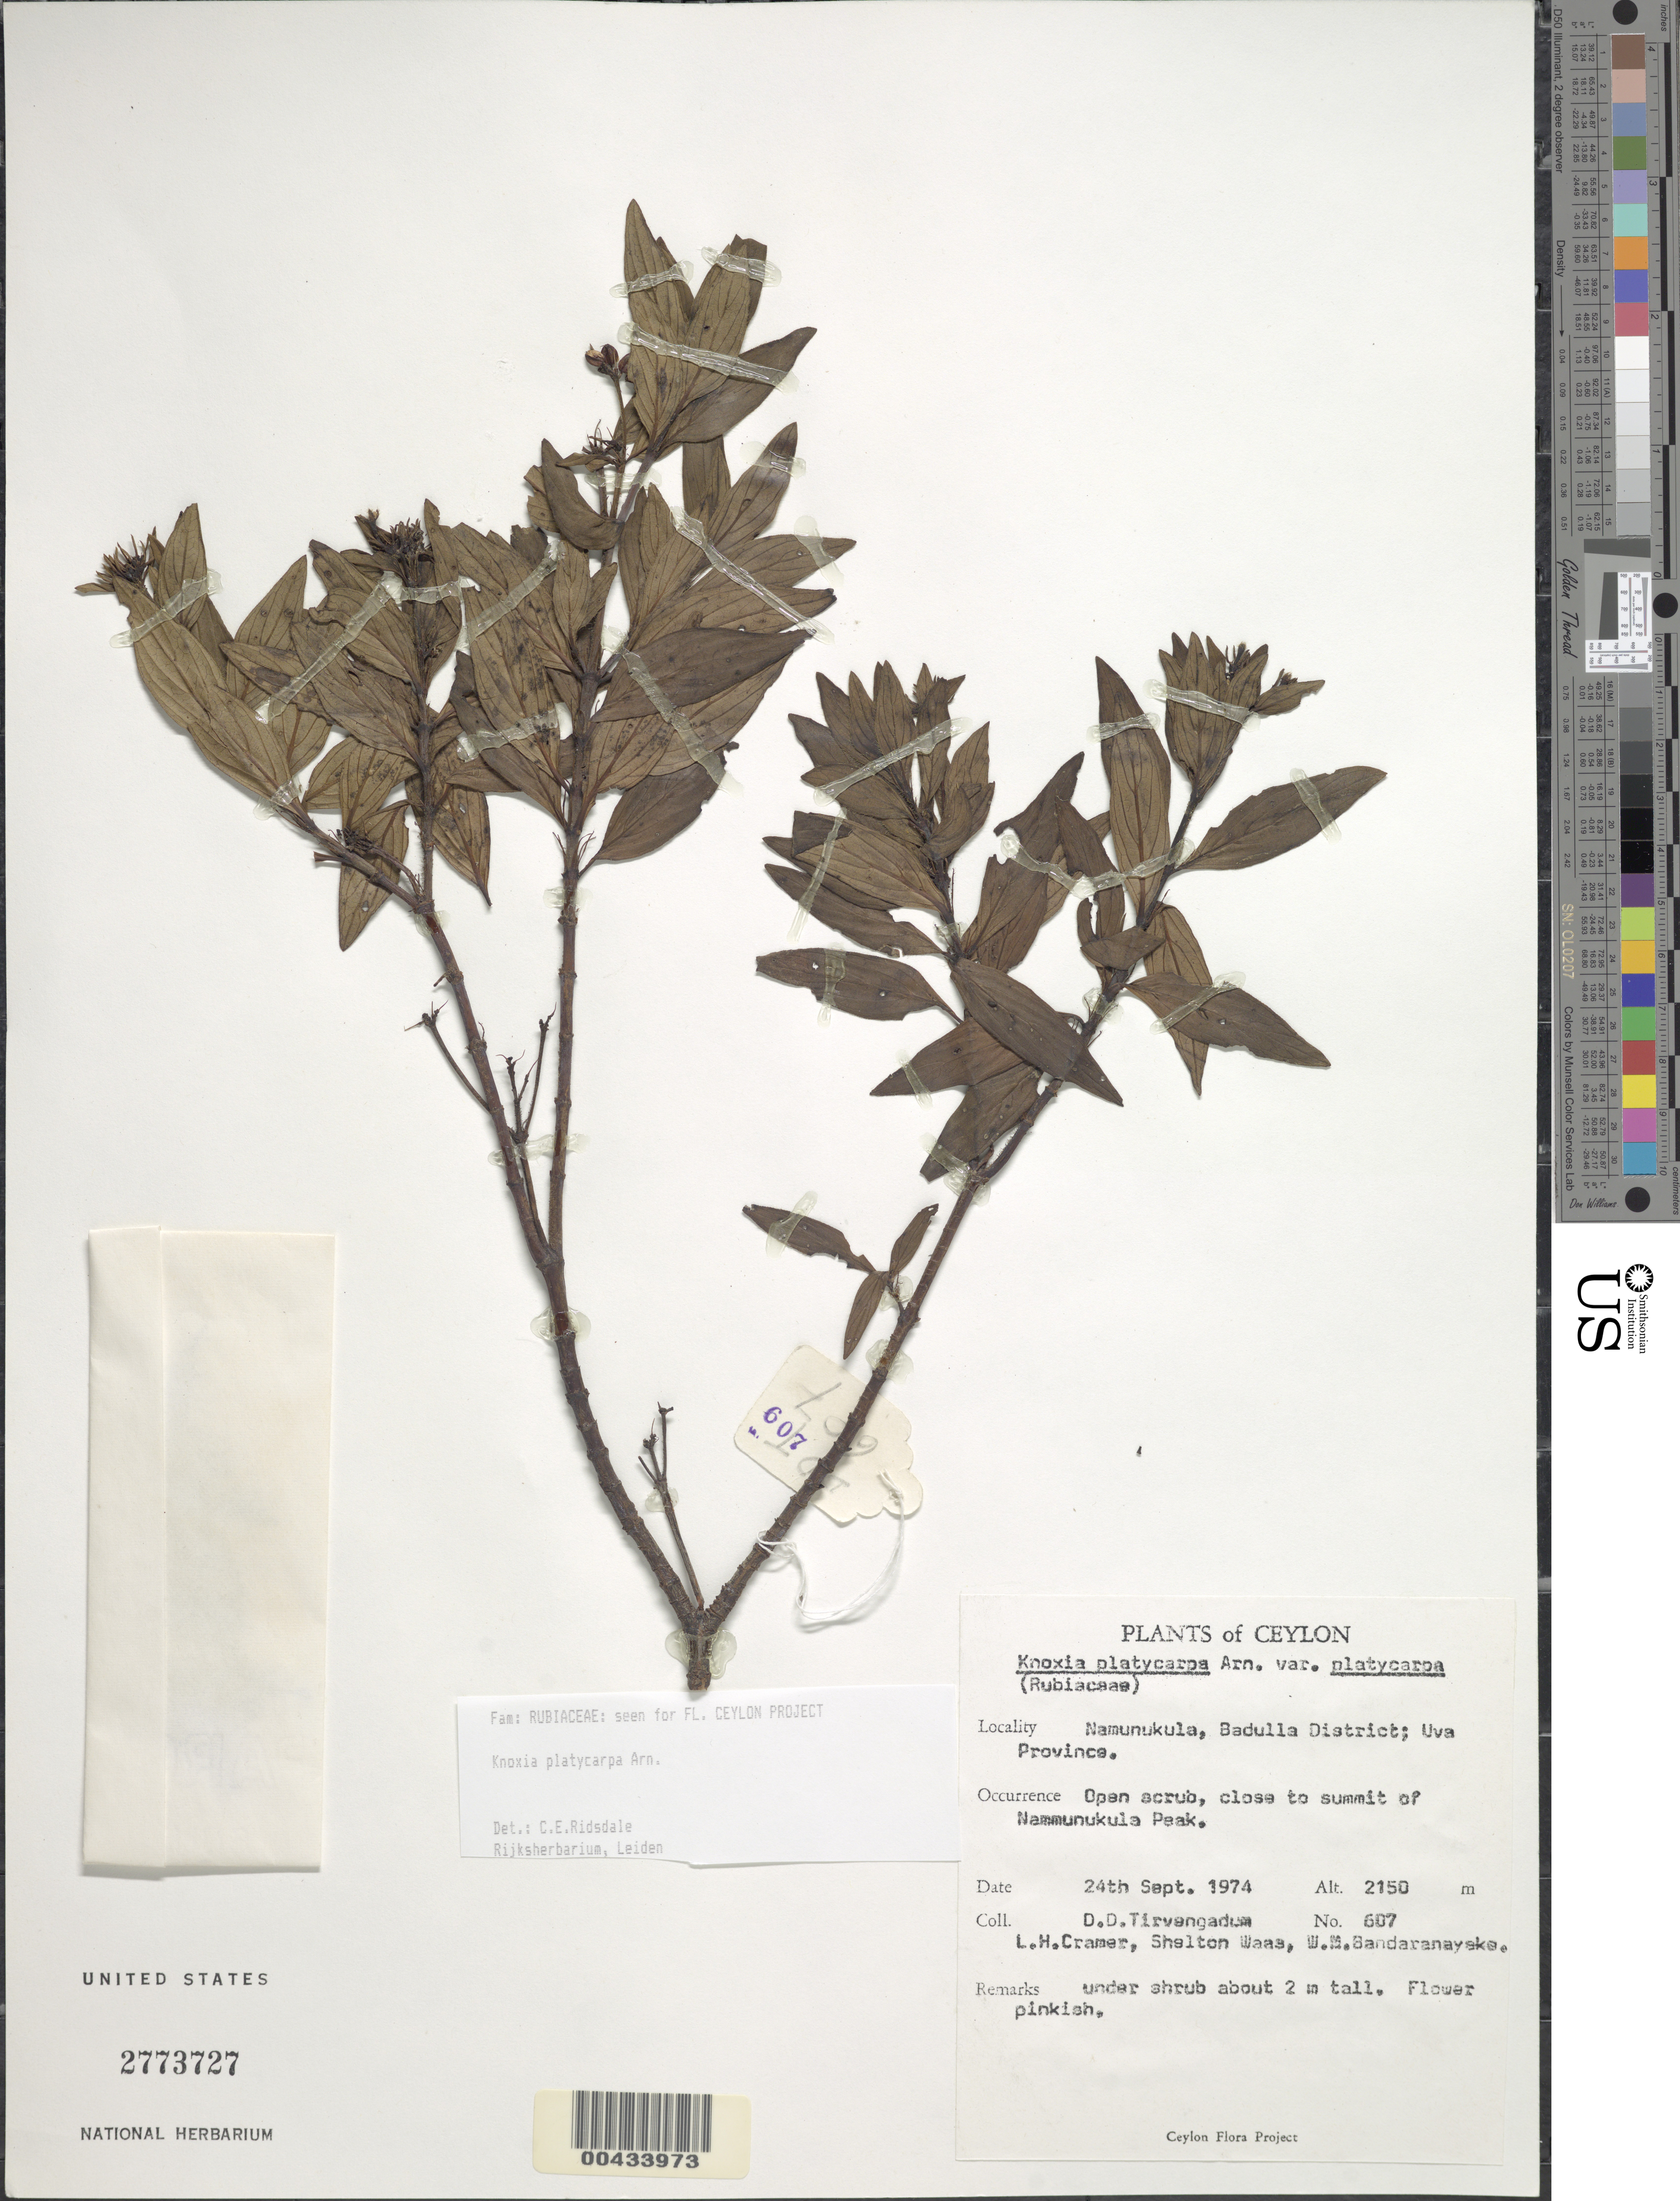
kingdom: Plantae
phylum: Tracheophyta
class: Magnoliopsida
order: Gentianales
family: Rubiaceae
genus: Knoxia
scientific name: Knoxia platycarpa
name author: Arn.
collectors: D. Tirvengadum, L. H. Cramer, S. Waas & W. Bandaranayake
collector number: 607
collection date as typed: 24 Sep 1974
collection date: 1974-09-24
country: Sri Lanka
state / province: Uva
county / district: Badulla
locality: Namunukula Kanda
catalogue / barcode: US 2773727